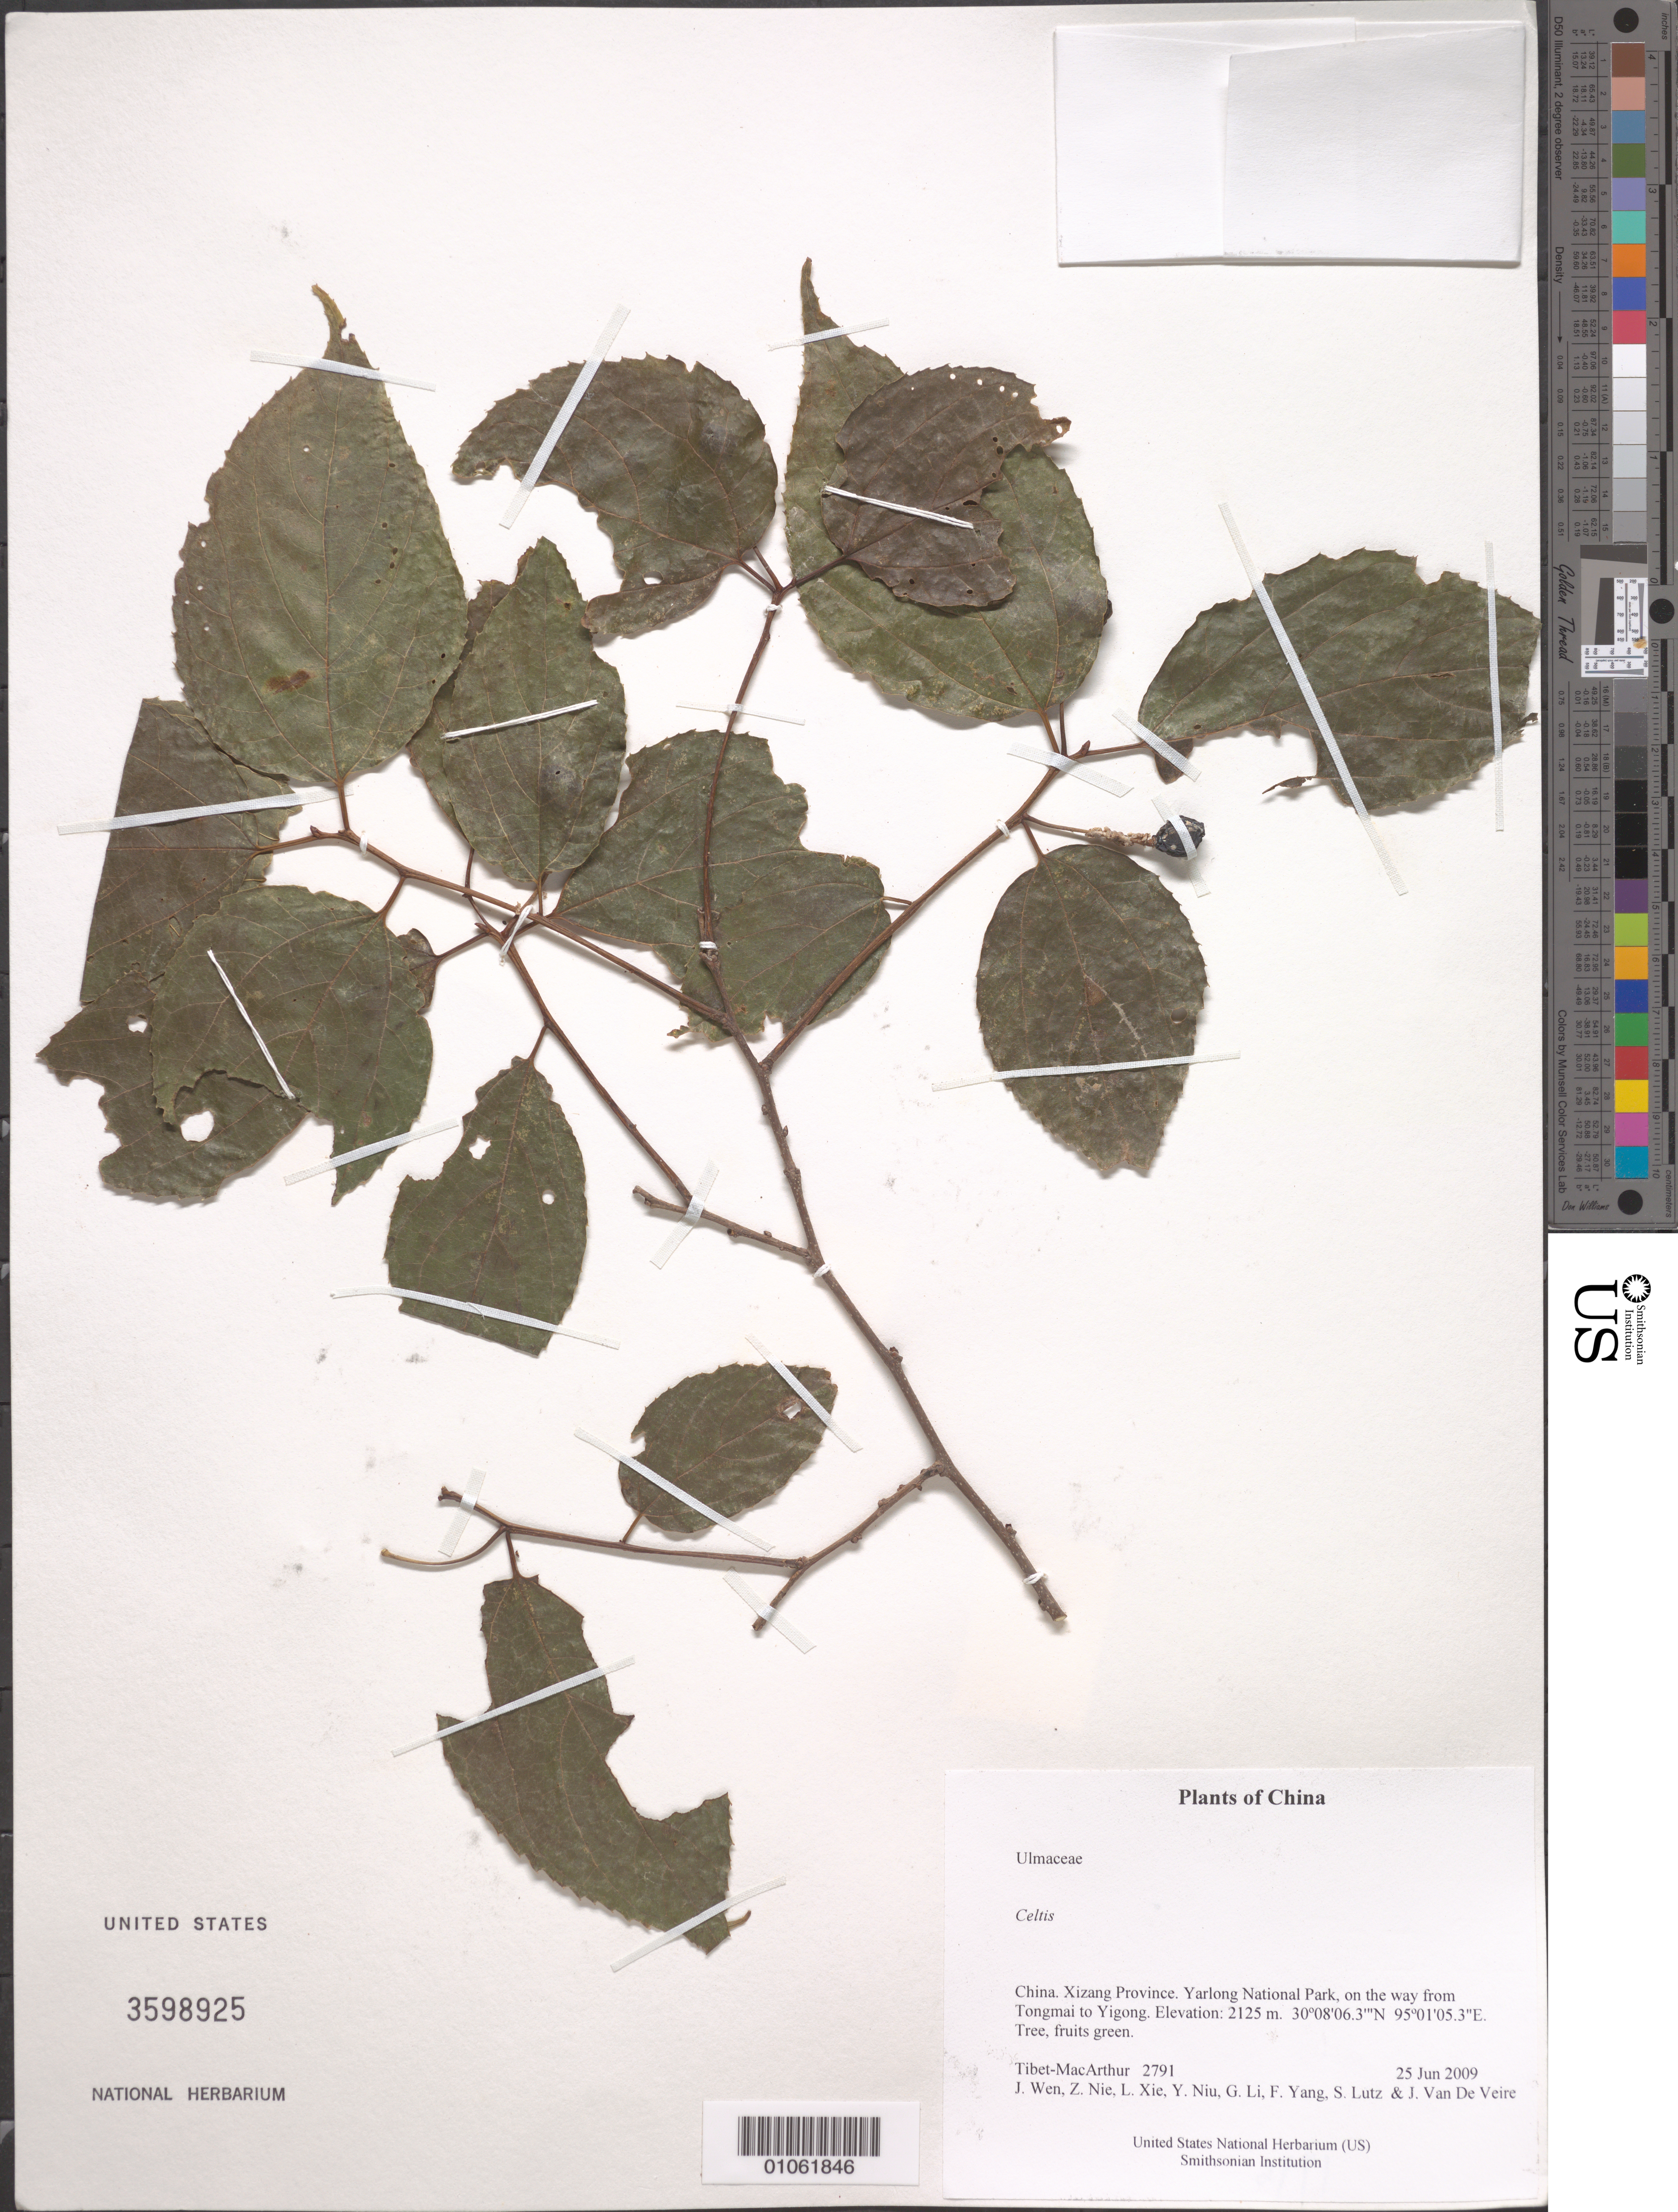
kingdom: Plantae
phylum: Tracheophyta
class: Magnoliopsida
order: Rosales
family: Cannabaceae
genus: Celtis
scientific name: Celtis sp.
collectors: Tibet-MacArthur, J. Wen, Z. Nie, L. Xie, Y. Niu, G. Li, F. Yang, S. Lutz & J. Van De Veire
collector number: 2791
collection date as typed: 25 Jun 2009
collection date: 2009-06-25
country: China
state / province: Xizang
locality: Yarlong National Park, on the way from Tongmai to Yigong.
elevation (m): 2125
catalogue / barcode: US 3598925